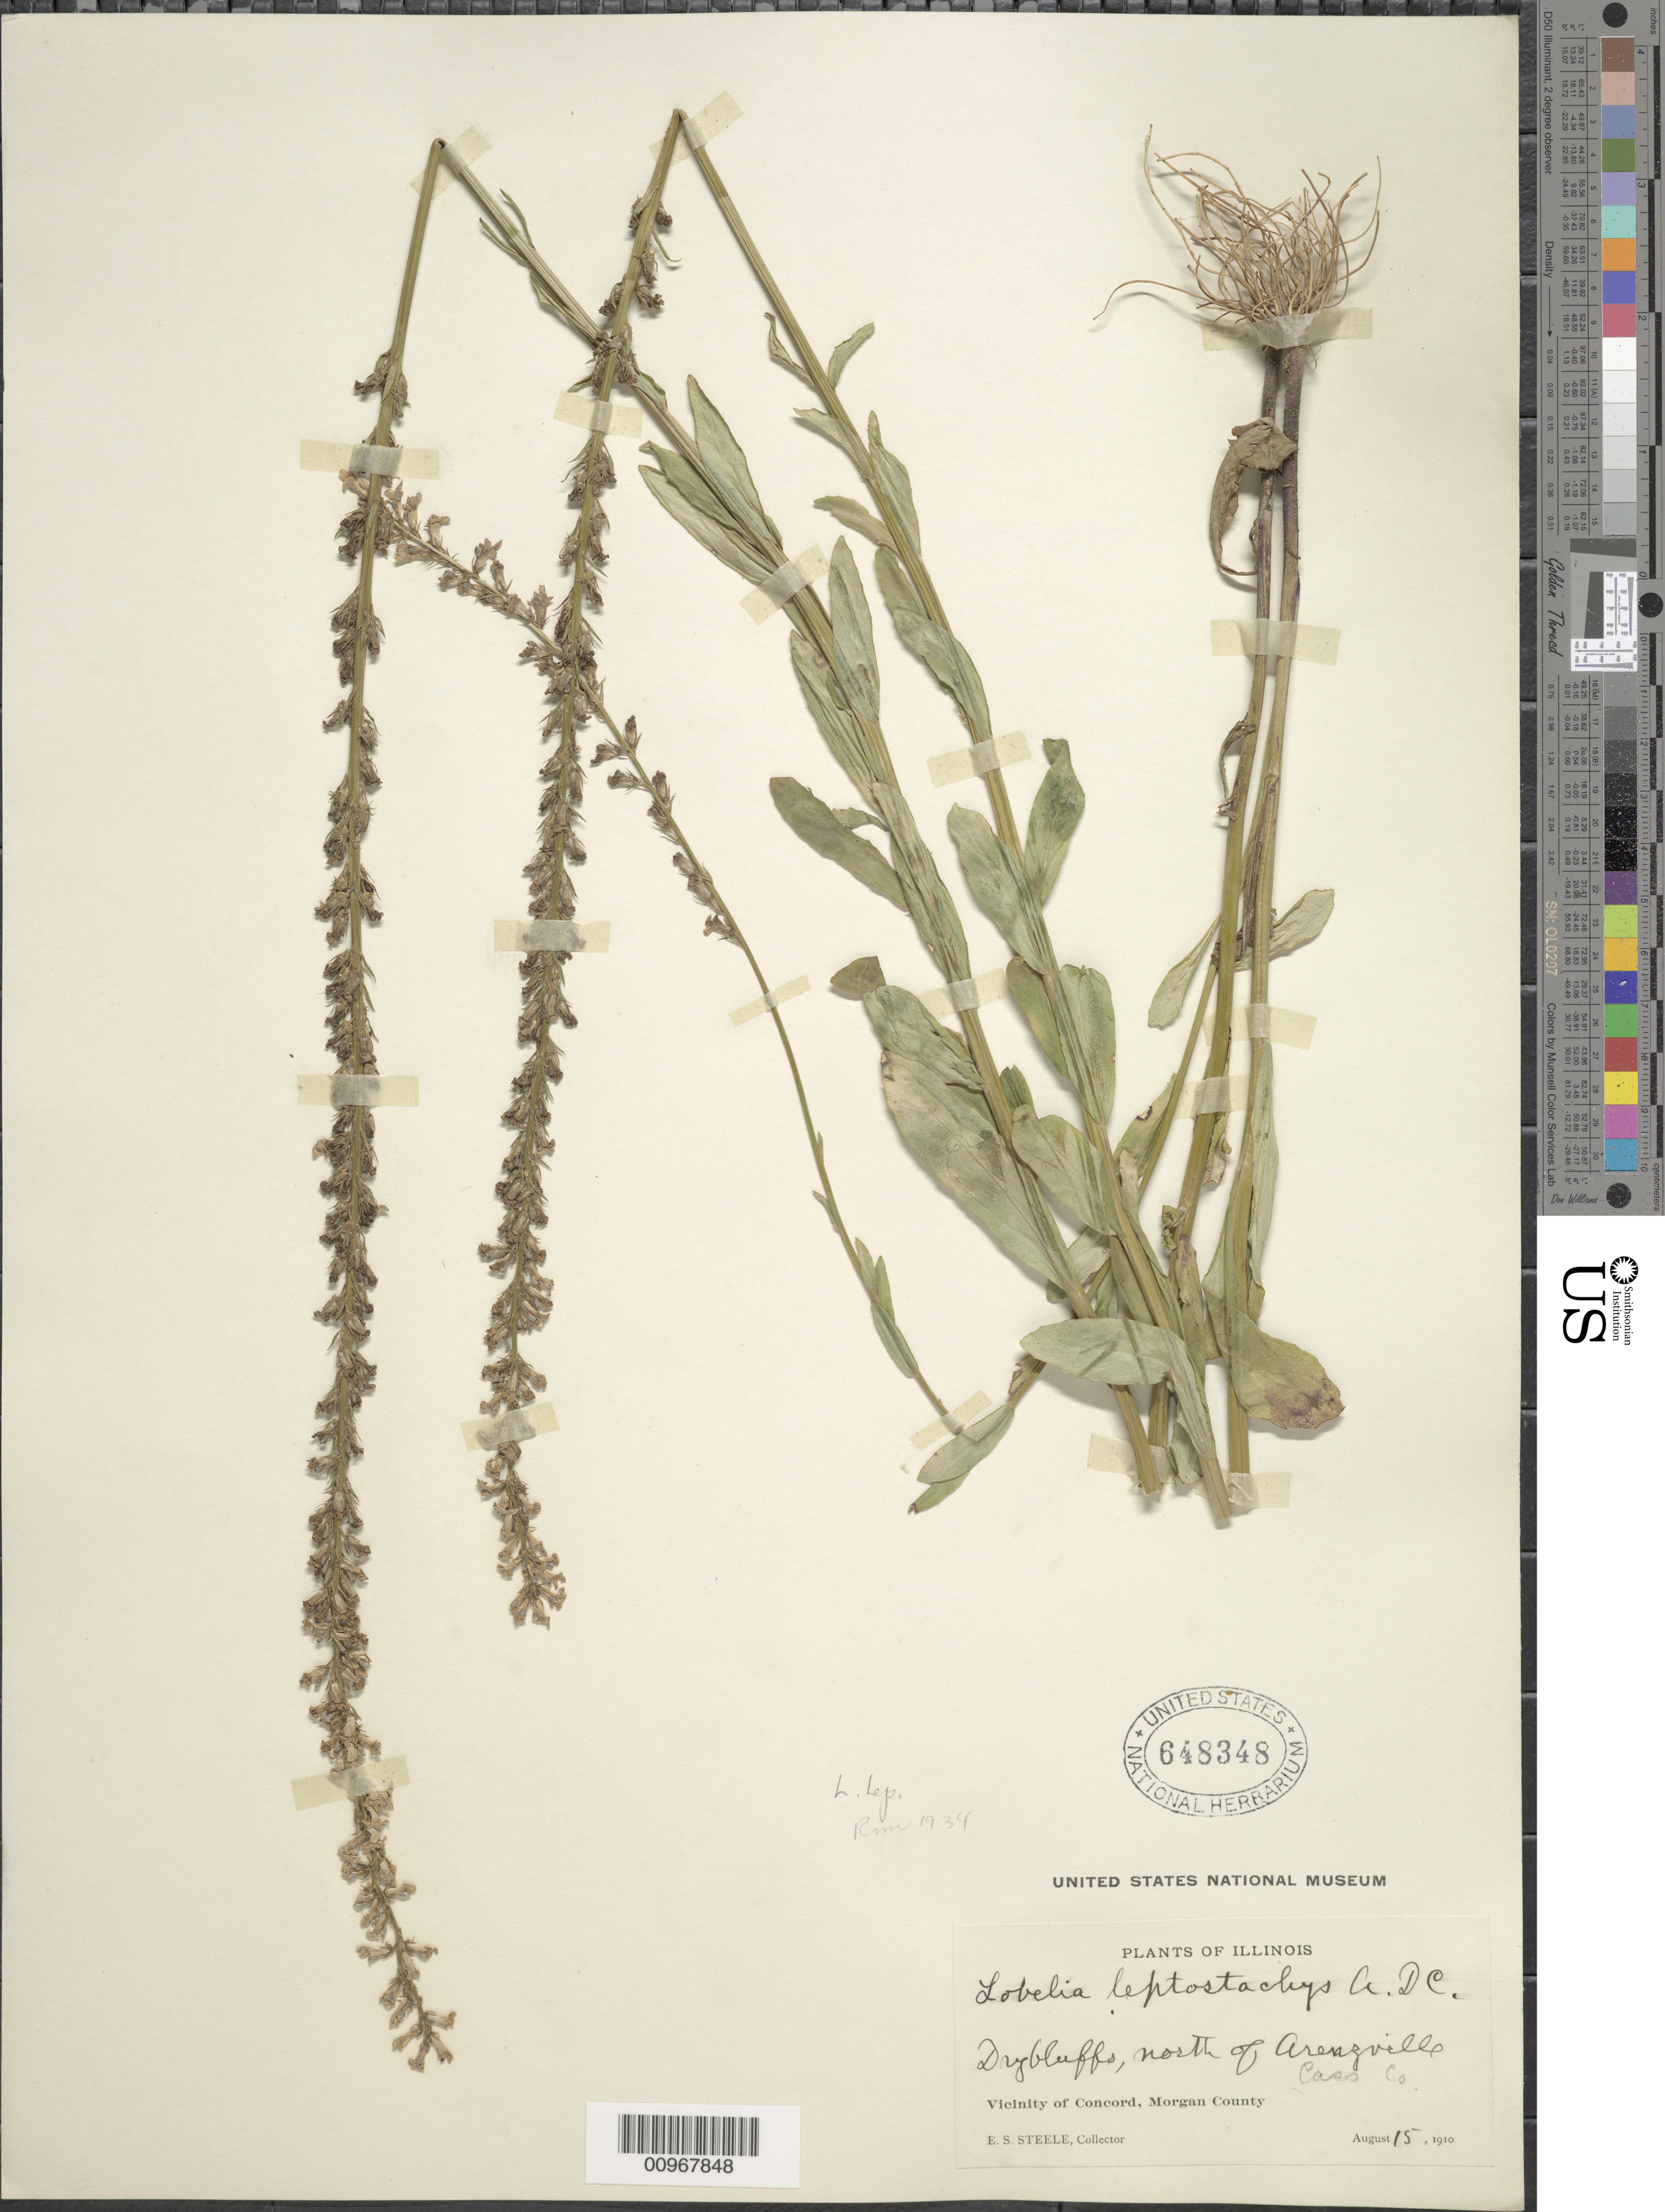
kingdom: Plantae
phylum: Tracheophyta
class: Magnoliopsida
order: Asterales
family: Campanulaceae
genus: Lobelia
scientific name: Lobelia leptostachys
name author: A. DC.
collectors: E. Steele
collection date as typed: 15 Aug 1910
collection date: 1910-08-15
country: United States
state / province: Illinois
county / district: Cass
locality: Vicinity of Concord, north of Arenzville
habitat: dry bluffs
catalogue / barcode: US 648348